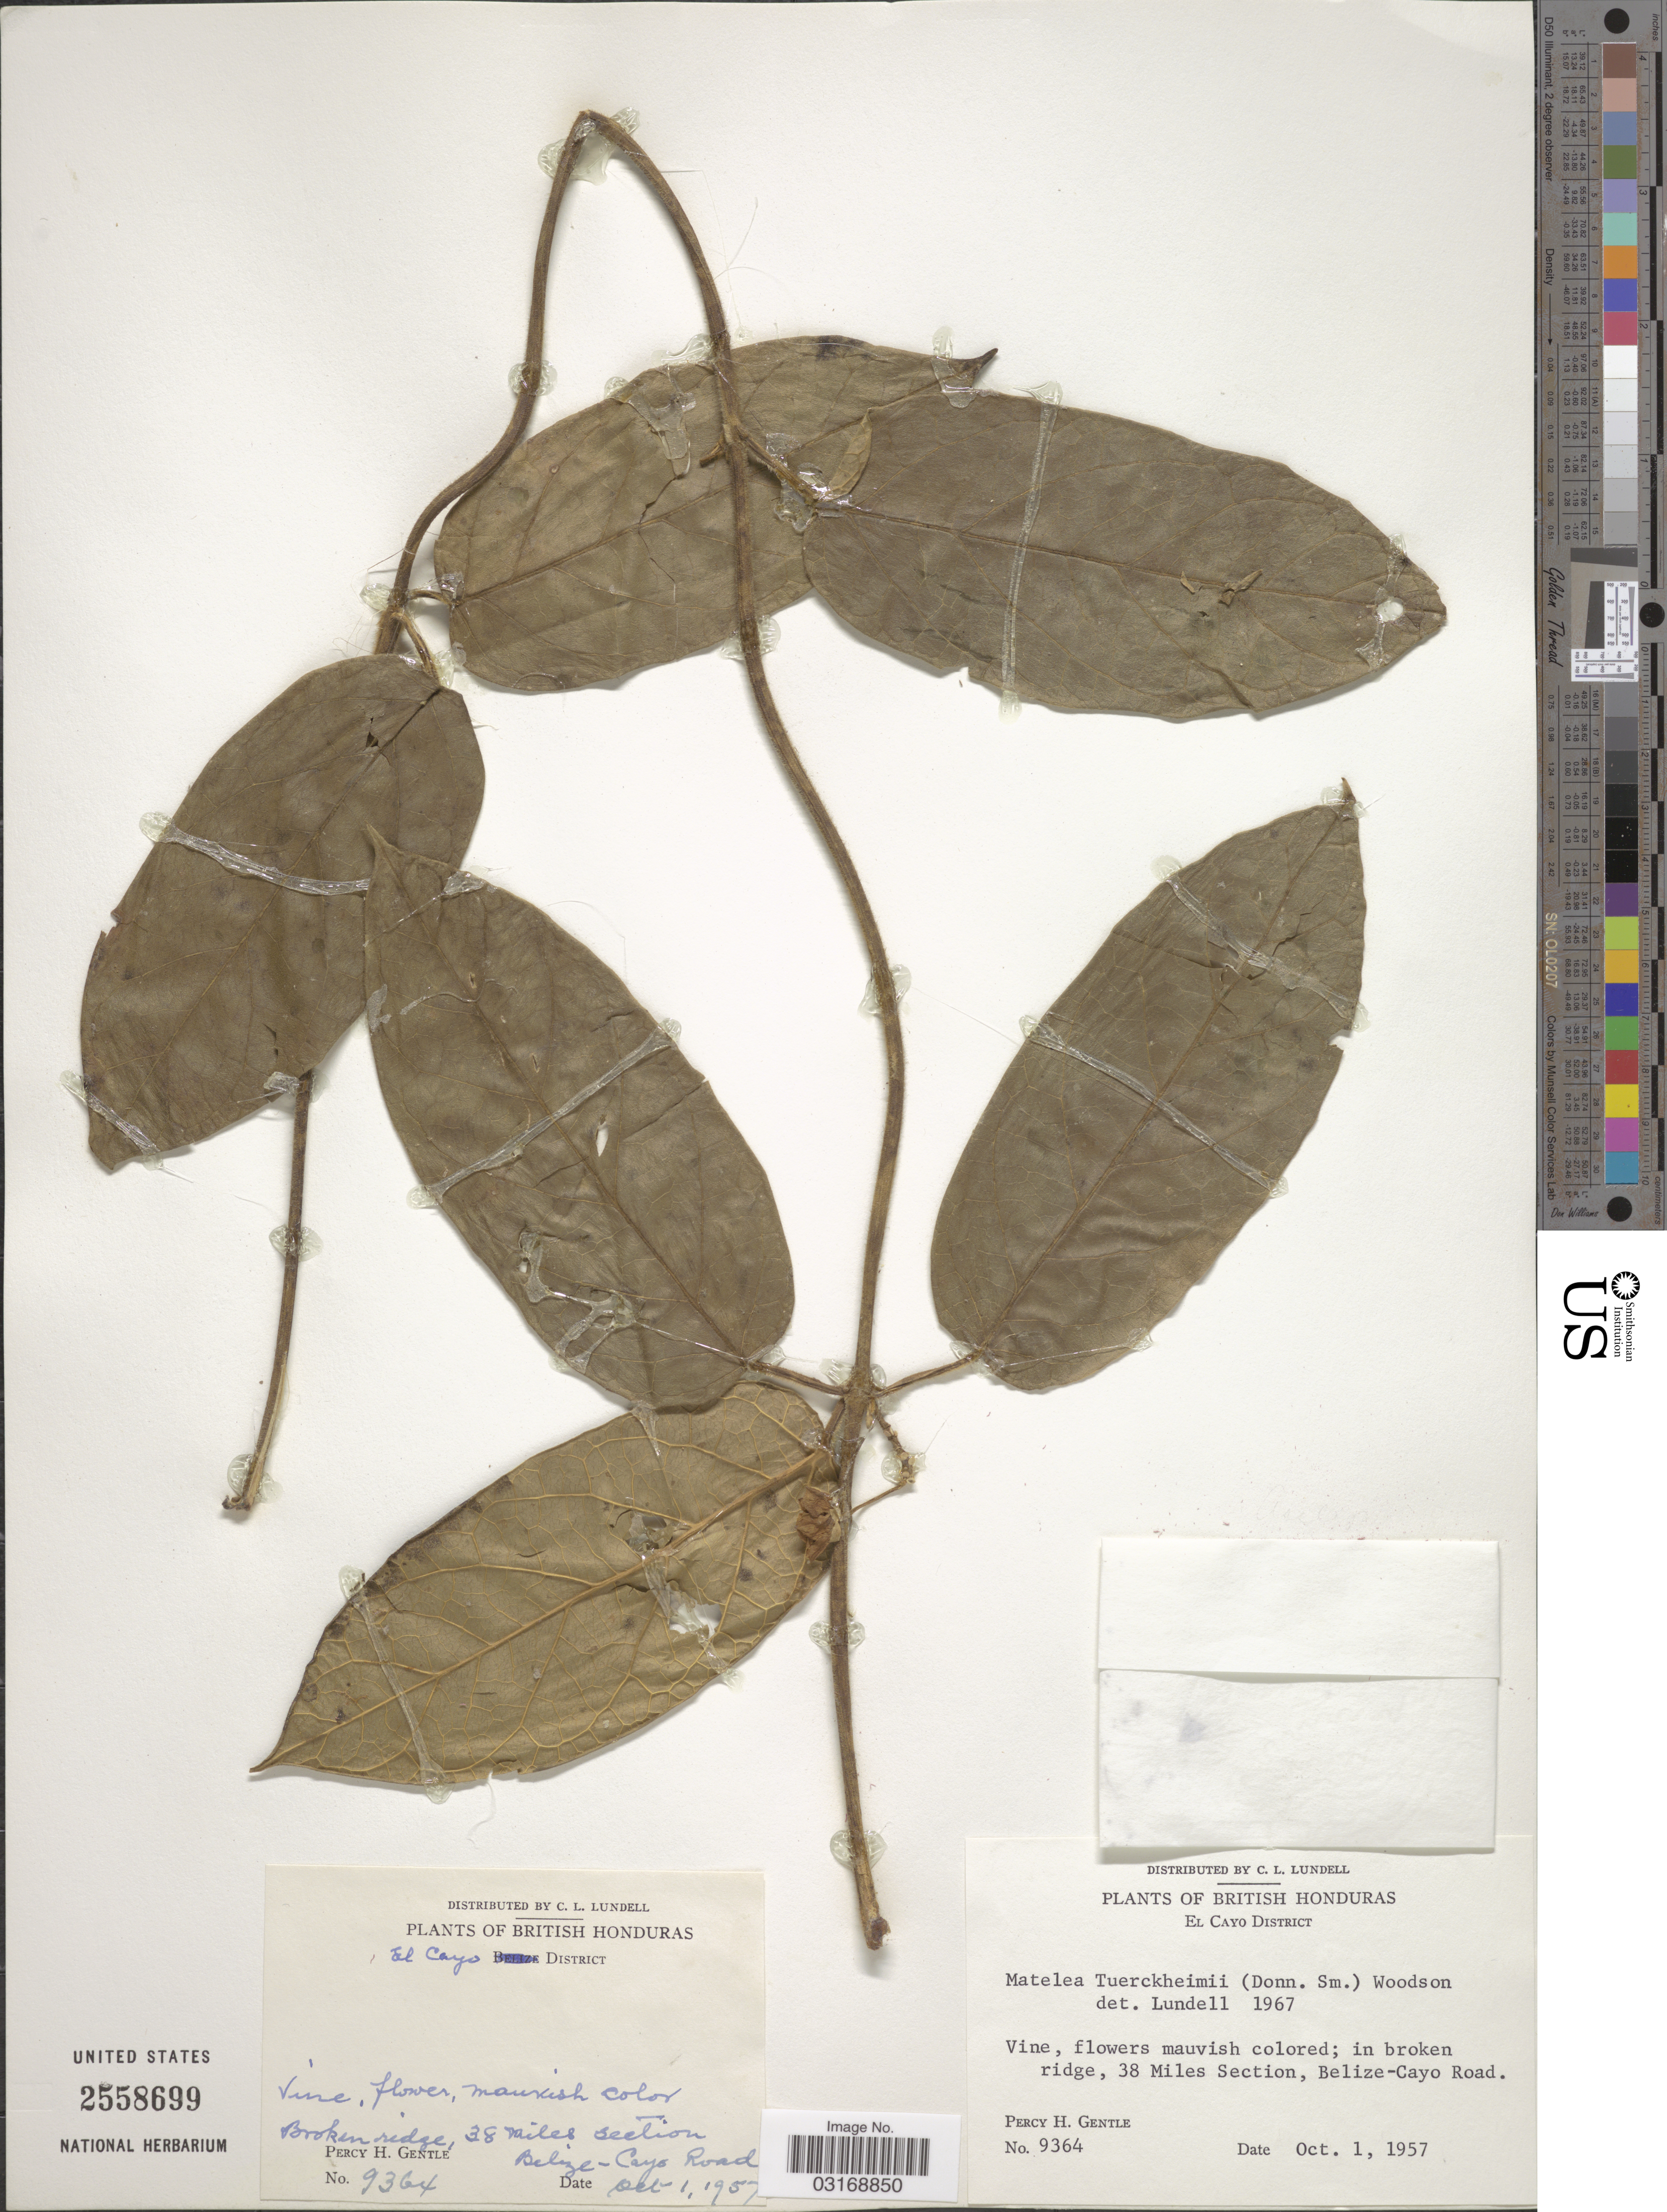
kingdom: Plantae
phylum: Tracheophyta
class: Magnoliopsida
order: Gentianales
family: Apocynaceae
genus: Matelea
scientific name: Matelea tuerckheimii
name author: (Donn. Sm.) Woodson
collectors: P. H. Gentle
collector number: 9364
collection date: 1957-10-01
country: Belize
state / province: Cayo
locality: British Honduras. El Cayo District. 38 Miles Section, Belize-Cayo Road.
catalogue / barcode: US 2558699